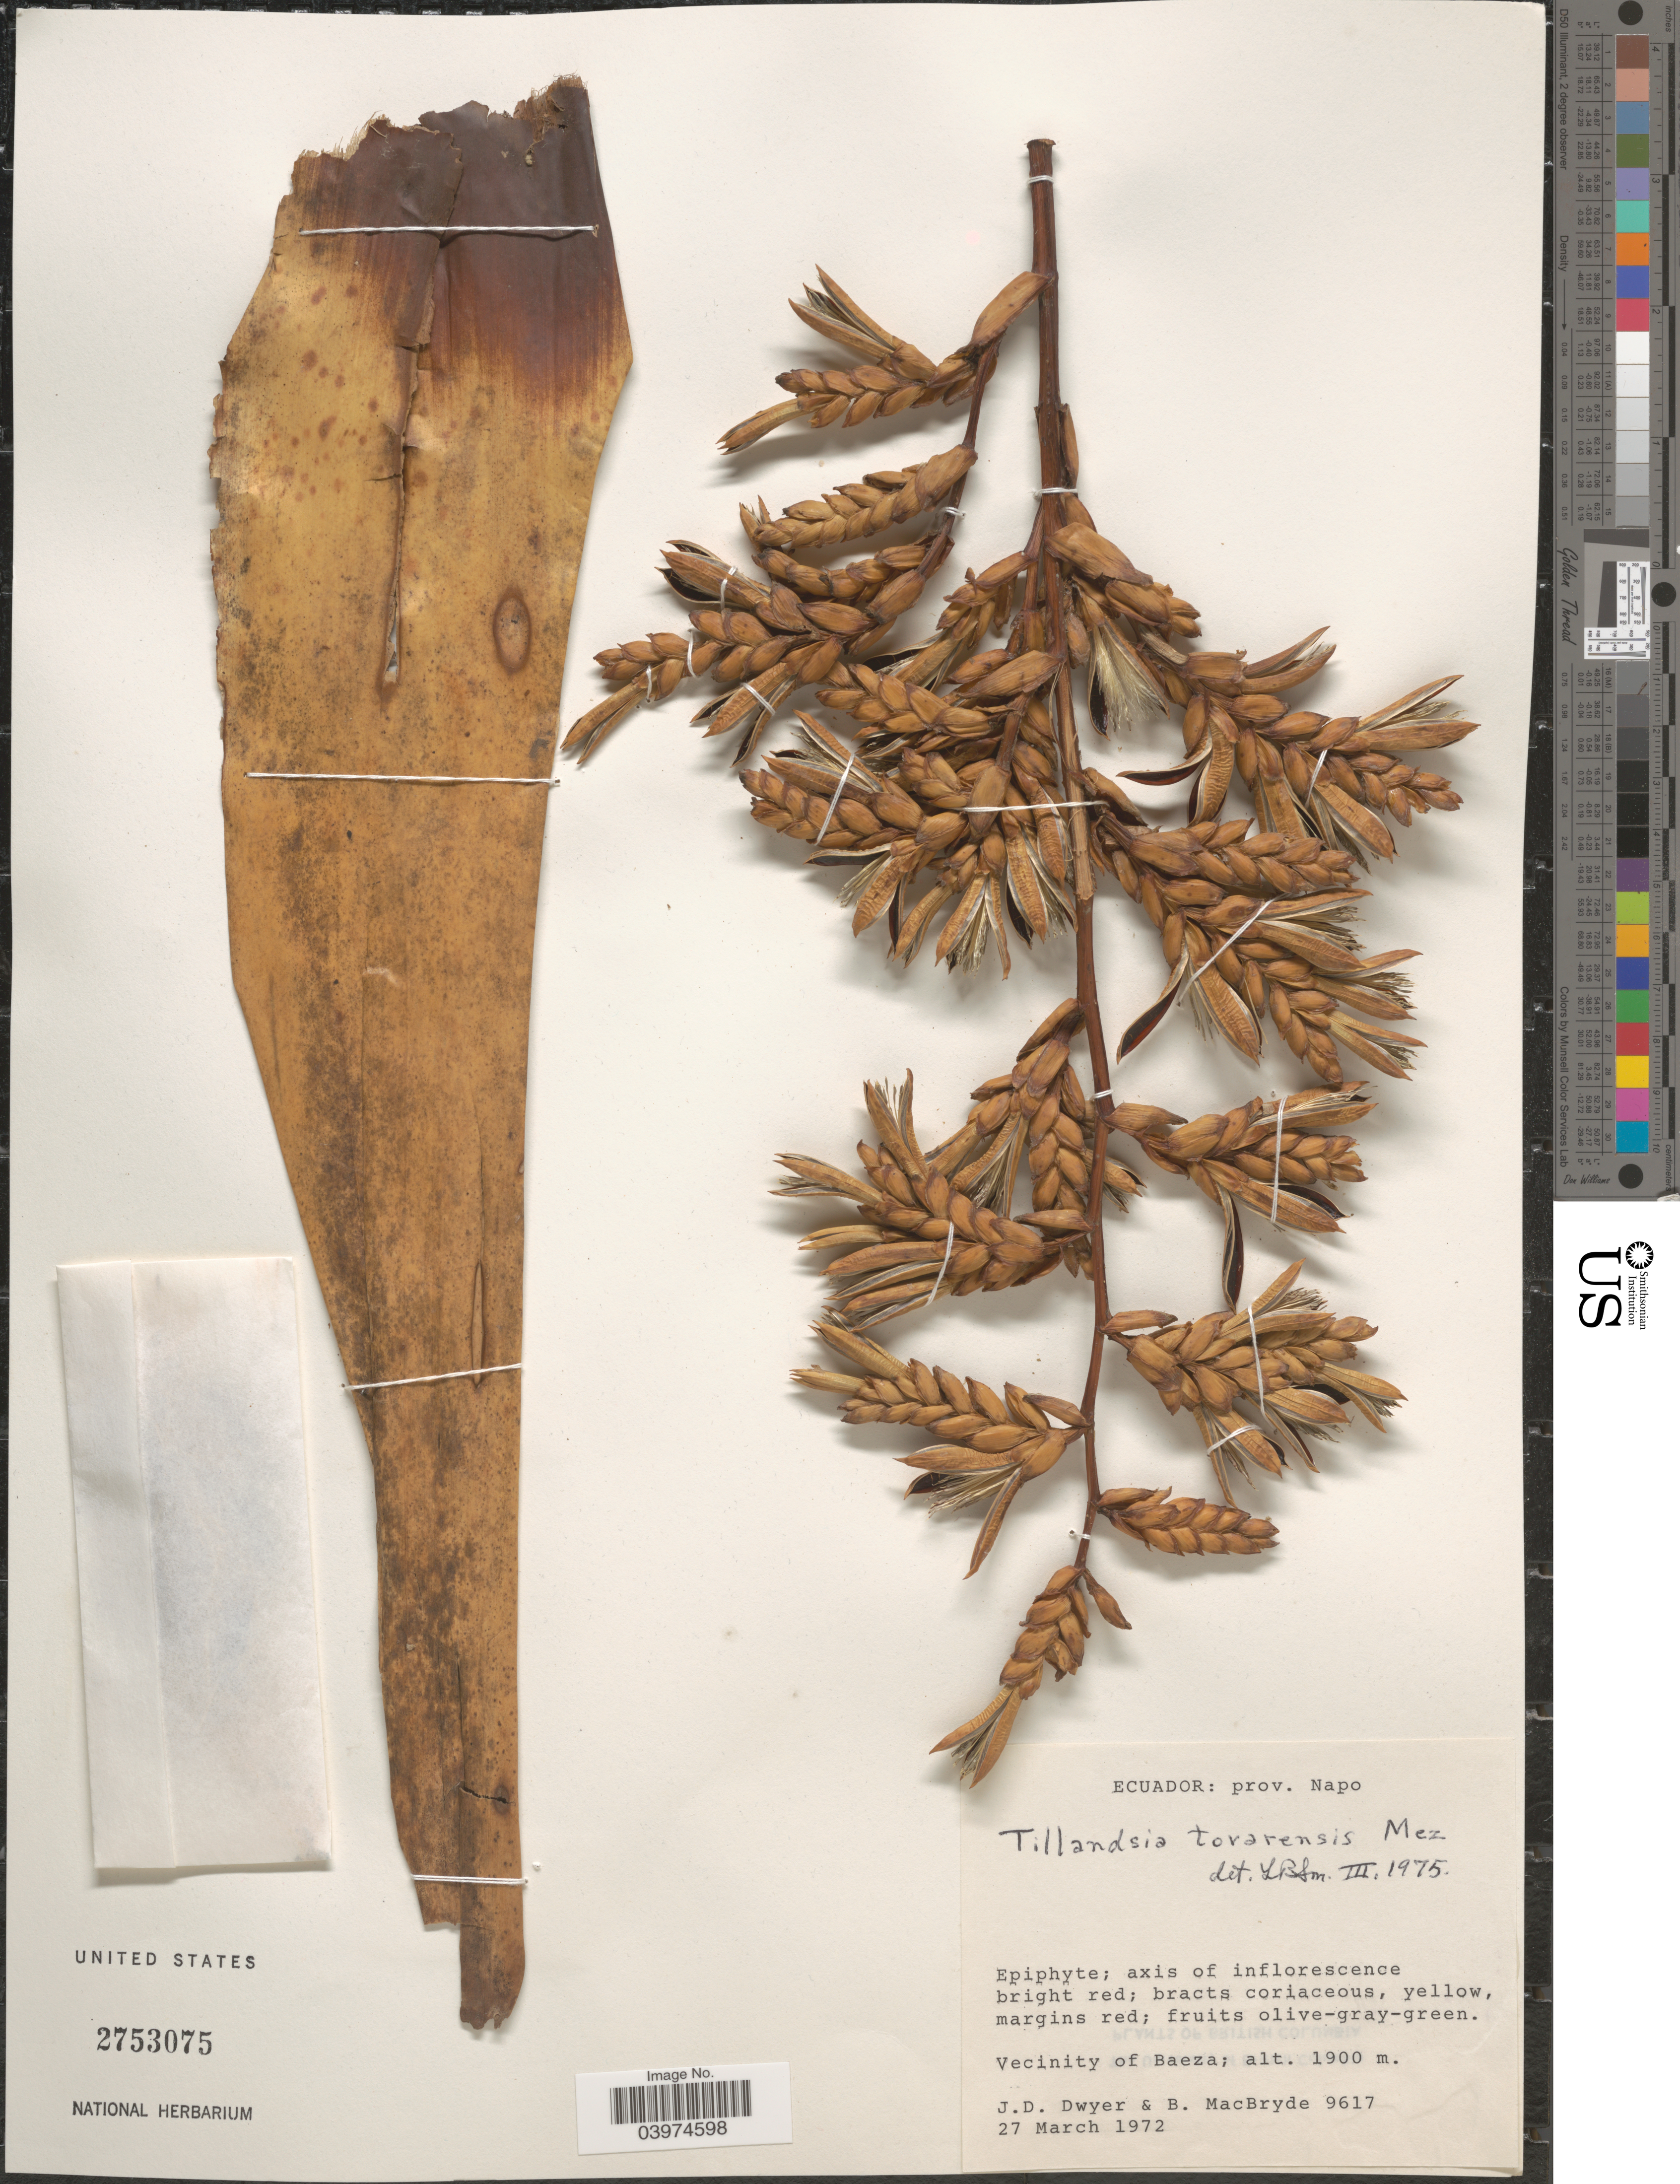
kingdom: Plantae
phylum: Tracheophyta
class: Liliopsida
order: Poales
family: Bromeliaceae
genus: Tillandsia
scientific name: Tillandsia tovarensis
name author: Mez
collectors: J. D. Dwyer & B. MacBryde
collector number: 9617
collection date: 1972-03-27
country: Ecuador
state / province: Napo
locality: Vecinity of Baeza.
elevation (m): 1900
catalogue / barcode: US 2753075